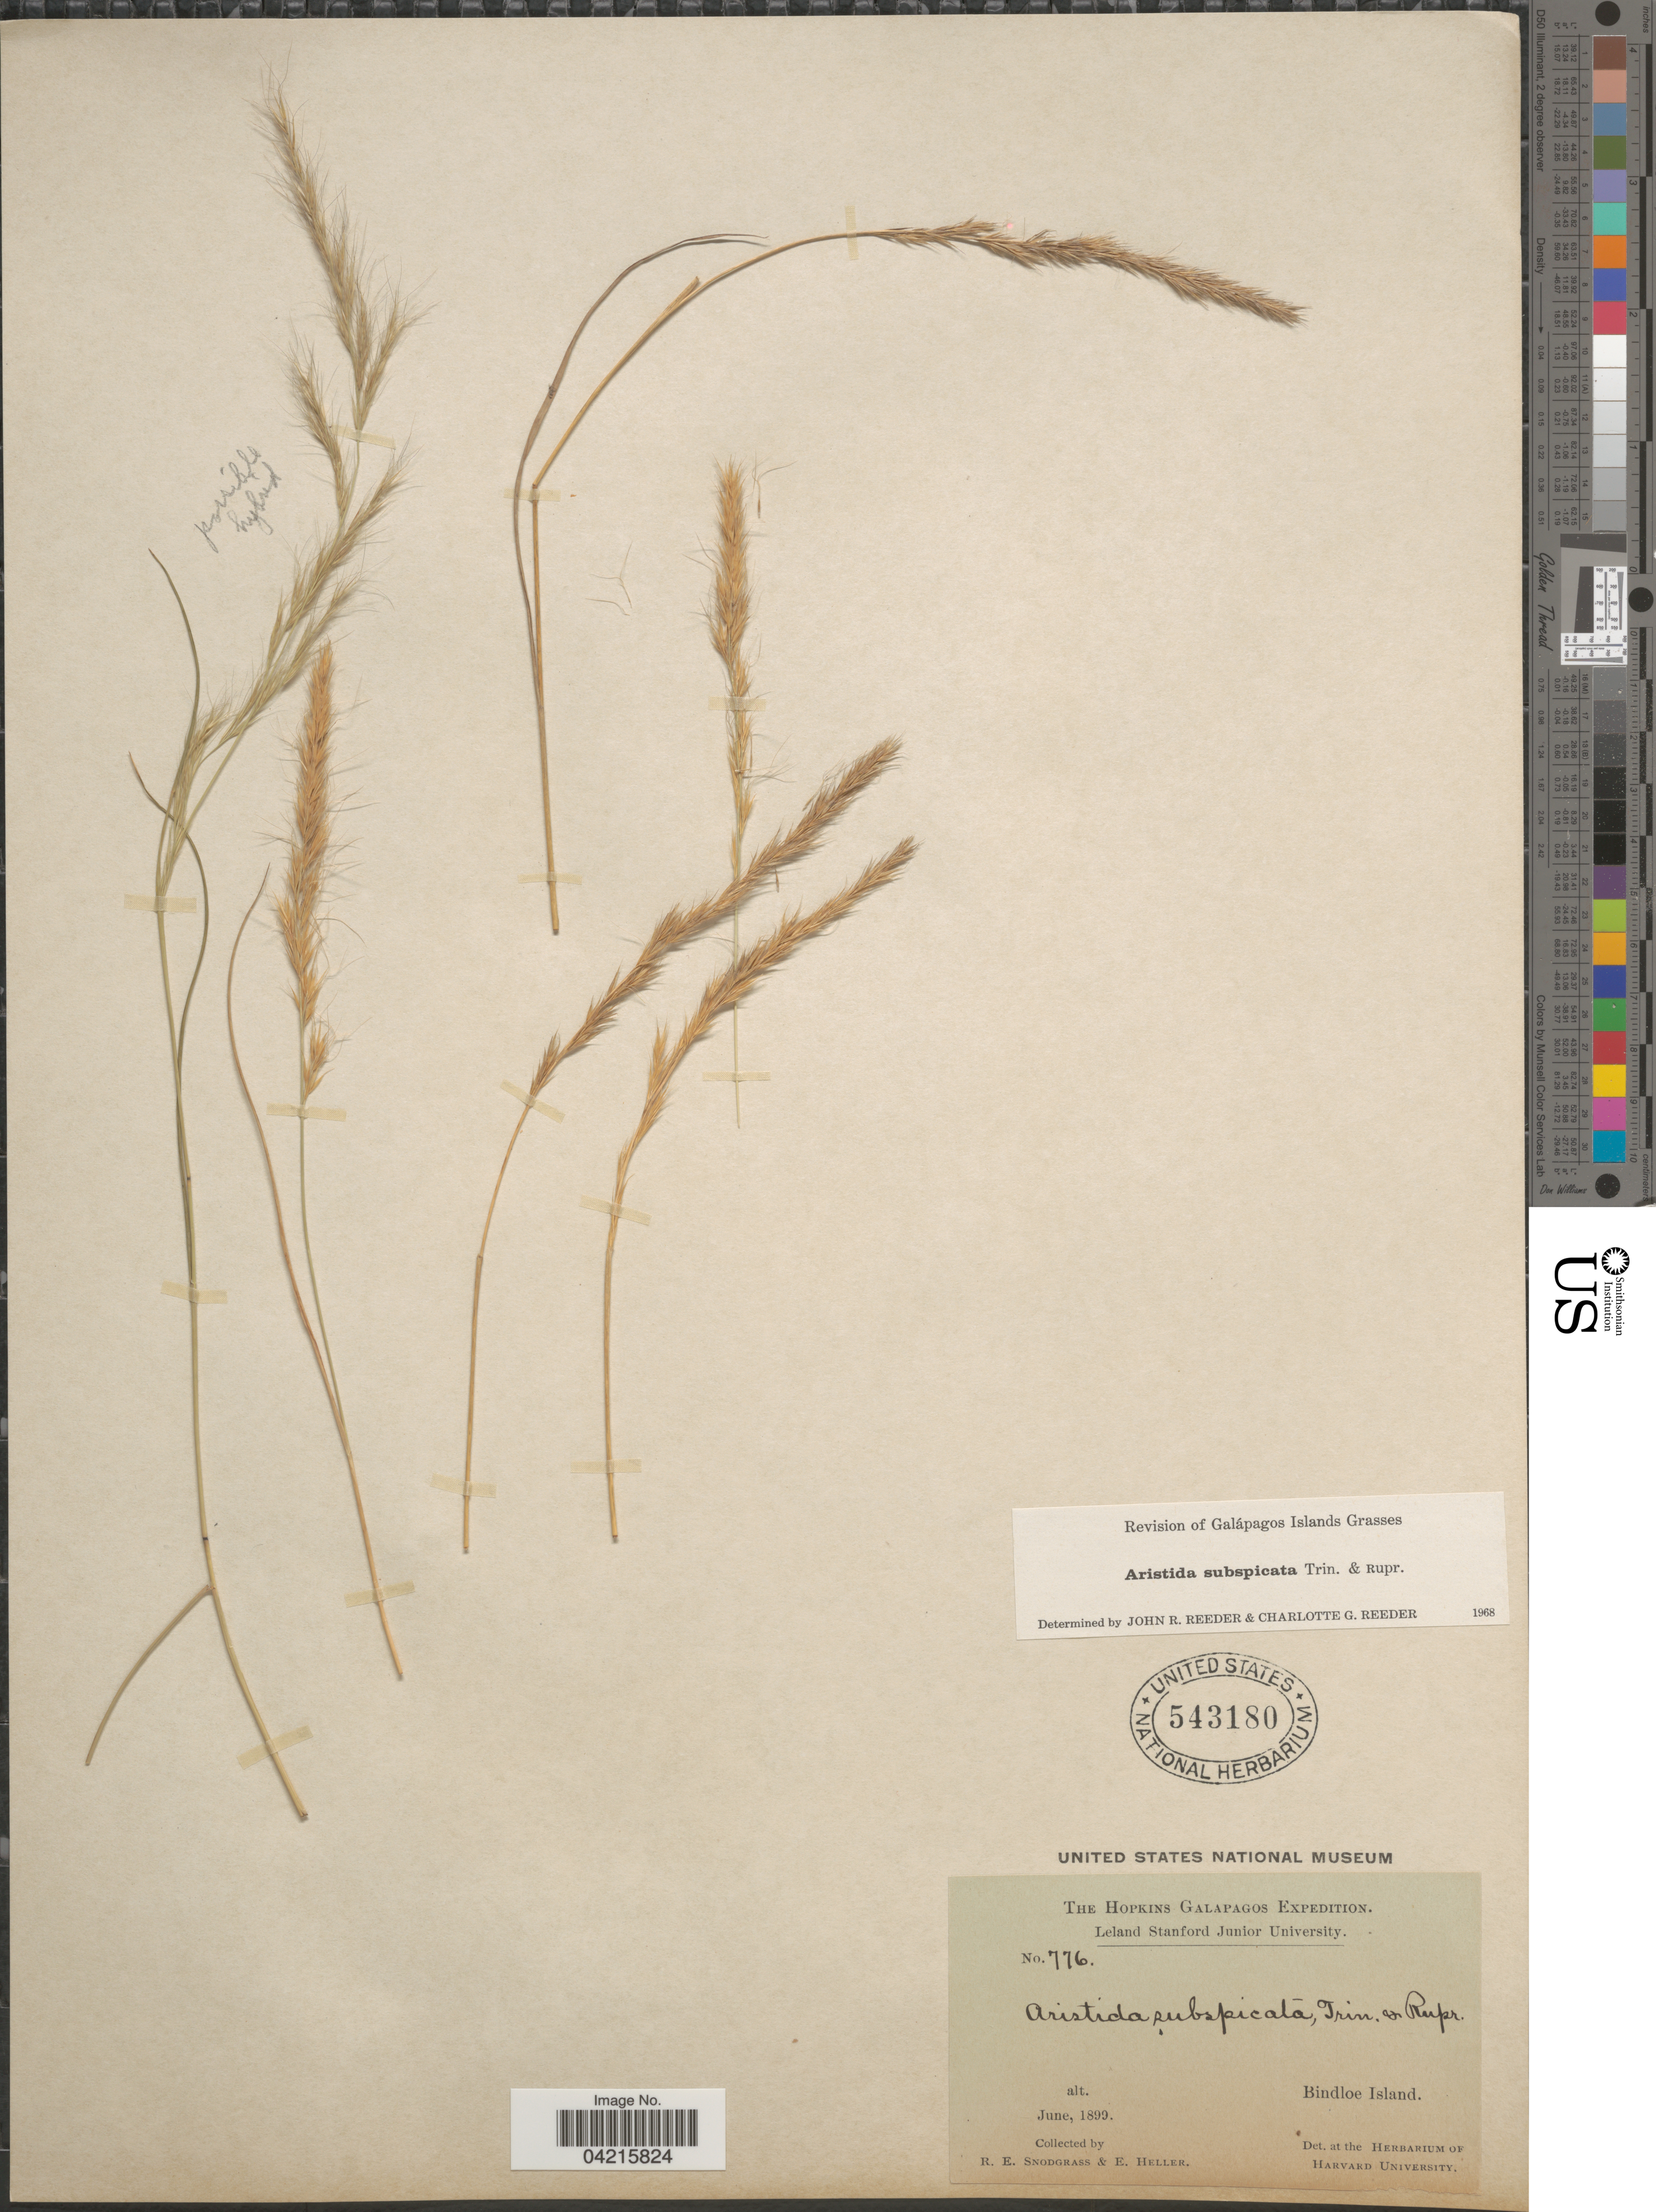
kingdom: Plantae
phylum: Tracheophyta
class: Liliopsida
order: Poales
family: Poaceae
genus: Aristida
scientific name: Aristida subspicata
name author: Trin. & Rupr.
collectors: R. E. Snodgrass & E. Heller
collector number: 776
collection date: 1899-06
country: Ecuador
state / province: Colón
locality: The Hopkins Galapagos Expedition. Bindloe Island.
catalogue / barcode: US 543180